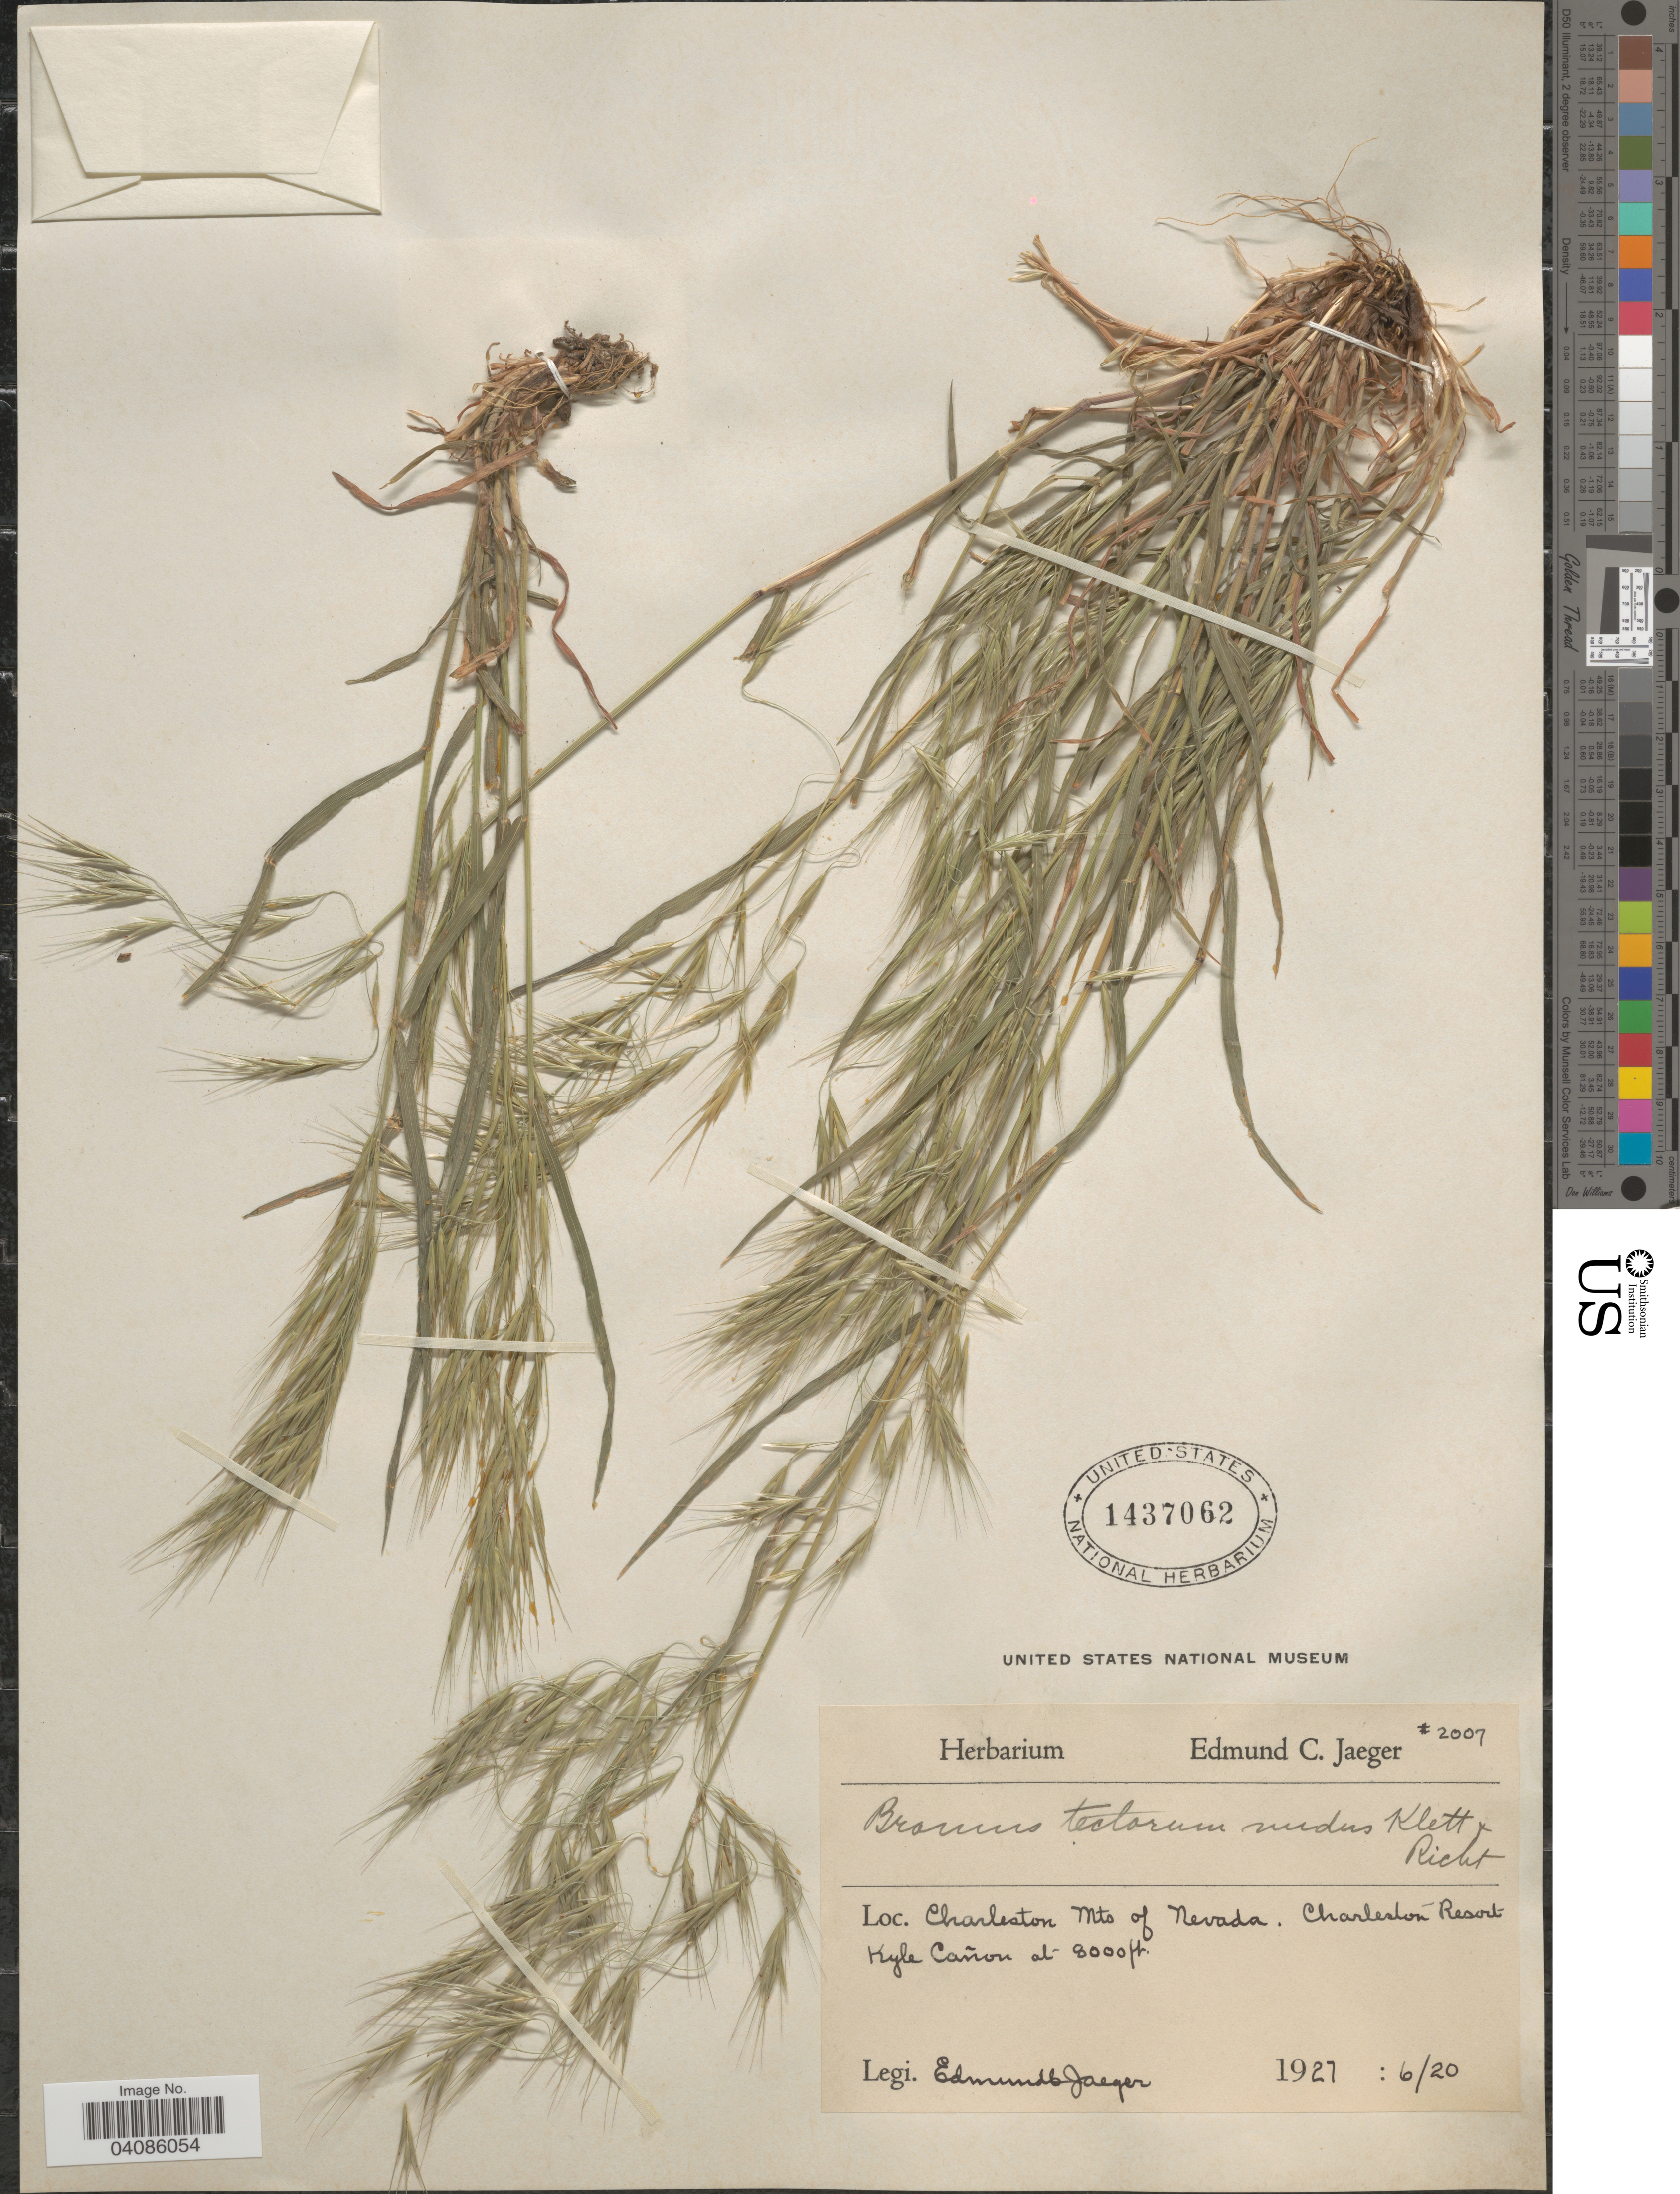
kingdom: Plantae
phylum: Tracheophyta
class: Liliopsida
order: Poales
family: Poaceae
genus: Bromus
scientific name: Bromus tectorum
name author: L.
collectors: E. Jaeger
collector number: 2007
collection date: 1927-06-20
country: United States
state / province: Nevada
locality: Charleston. Mountains of Nevada. Charleston Resort. Kyle Cañon.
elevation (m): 2438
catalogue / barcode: US 1437062